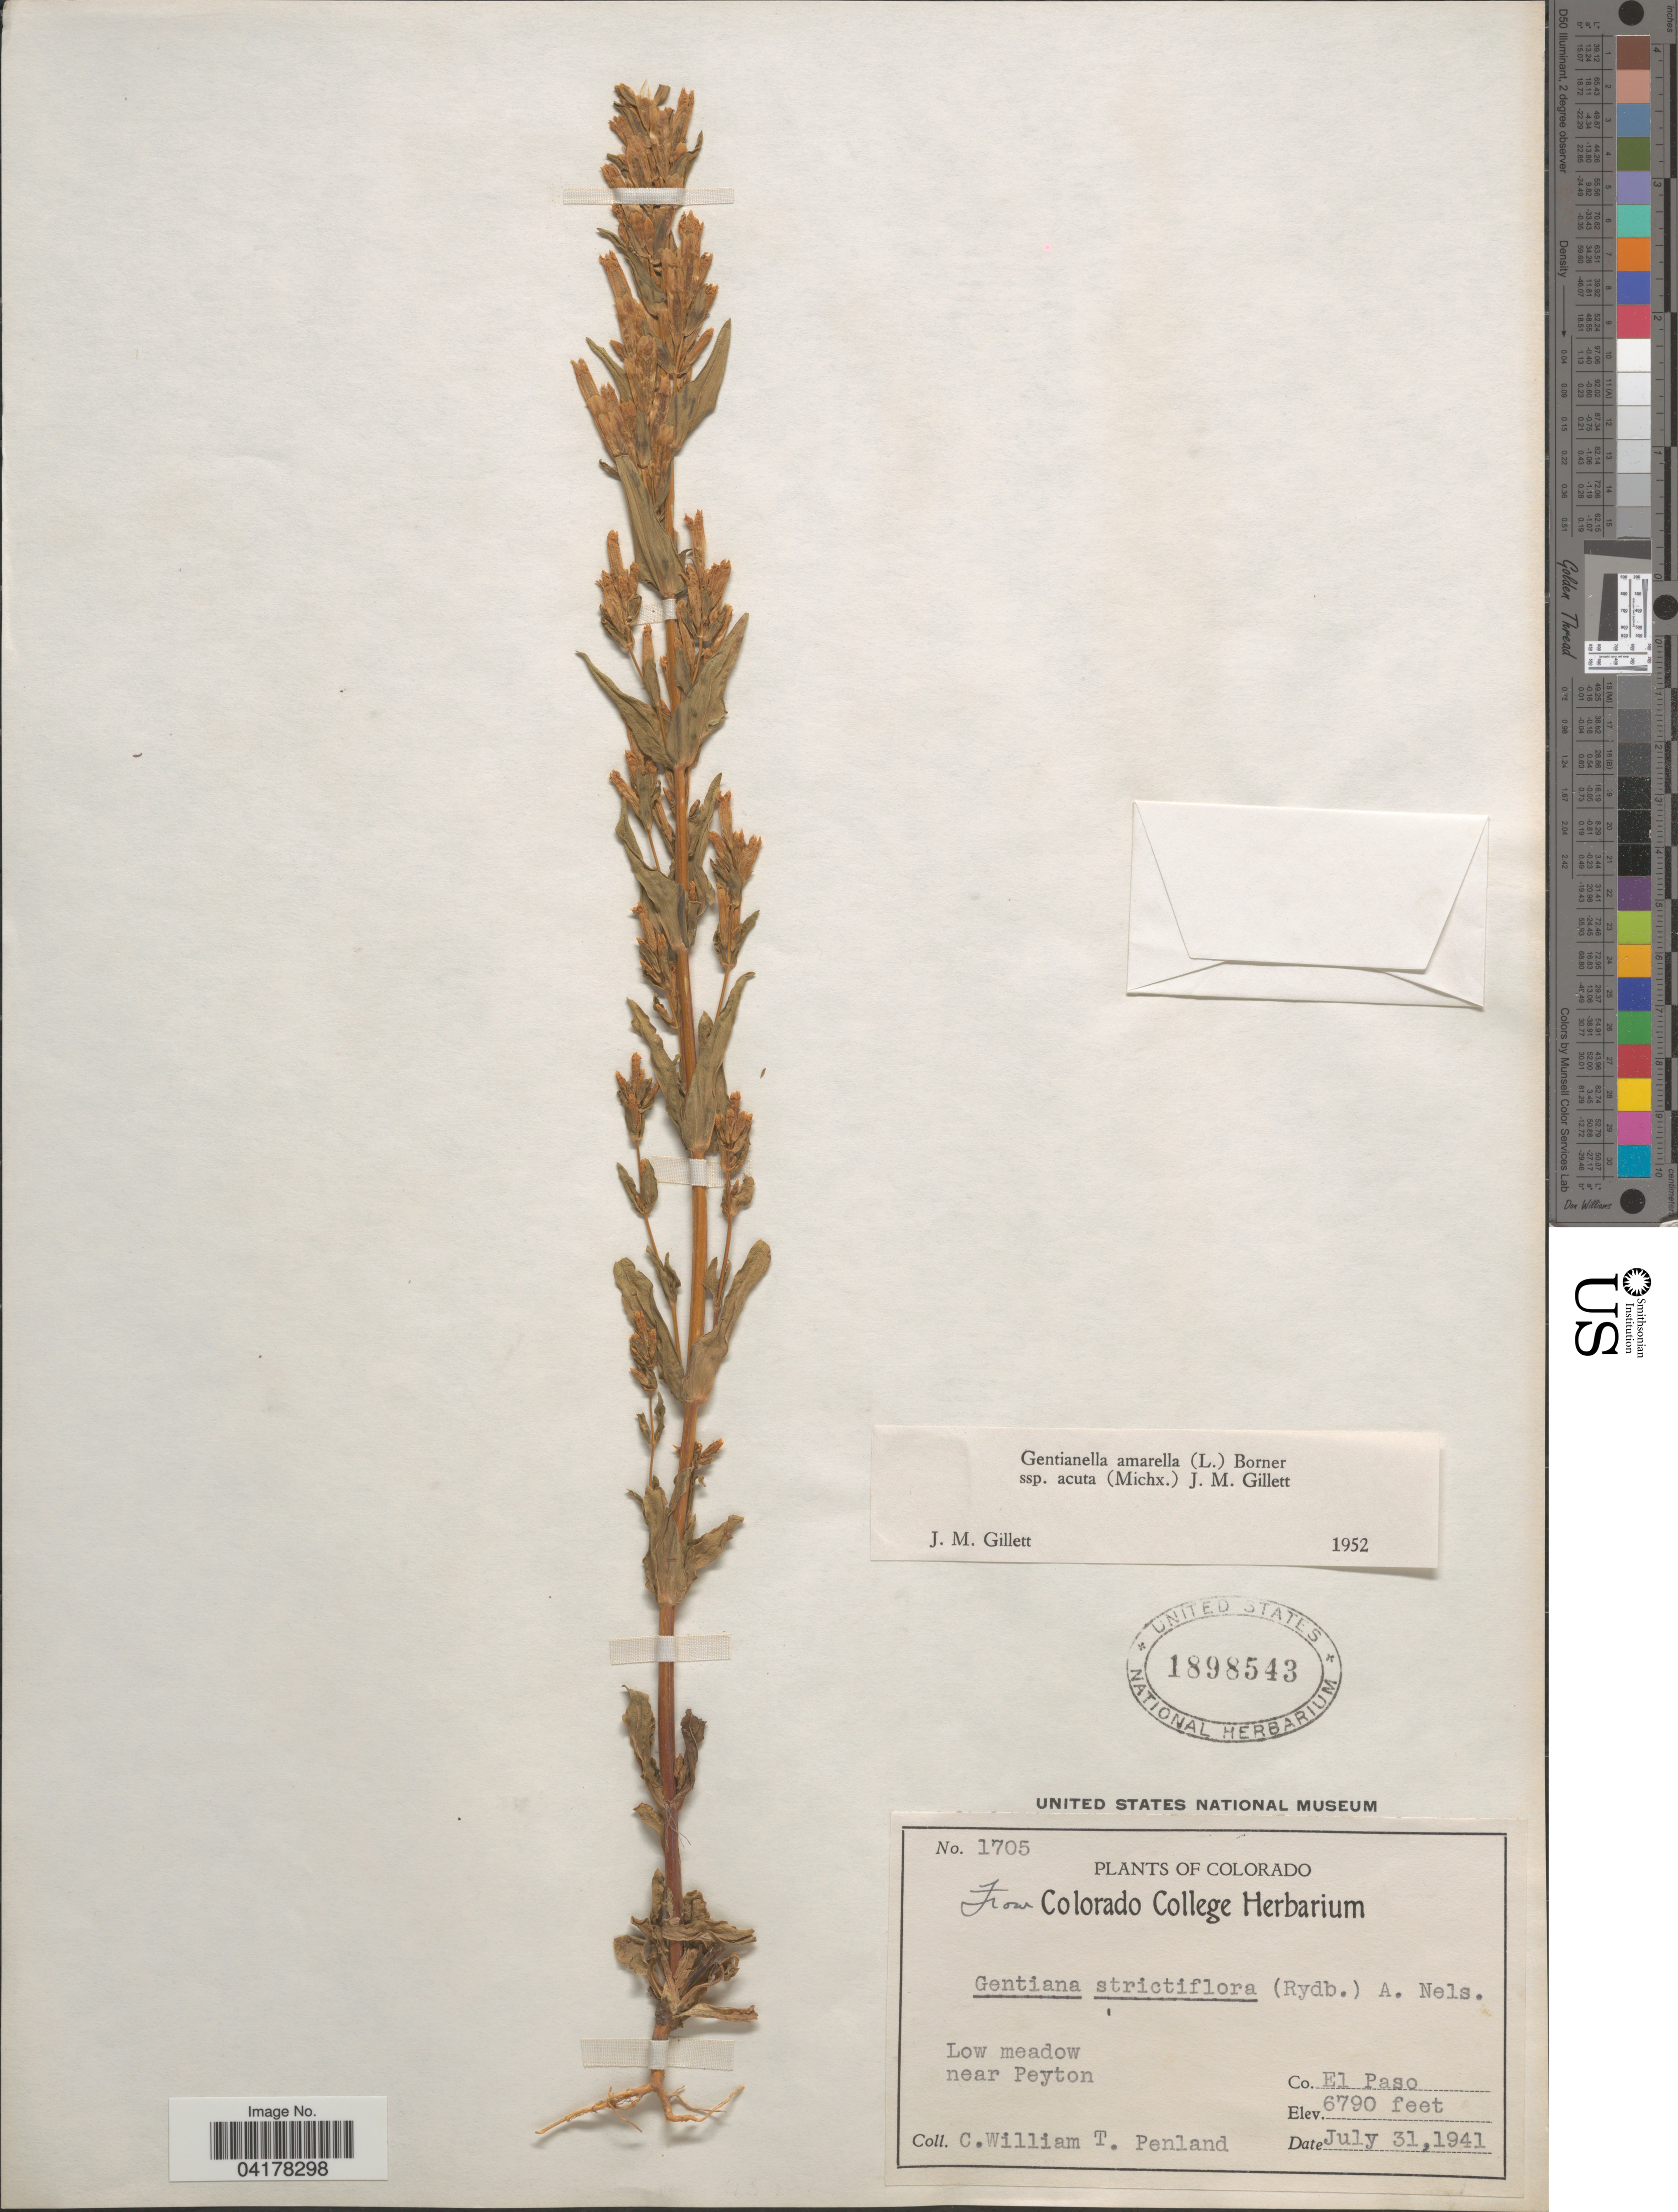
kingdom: Plantae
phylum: Tracheophyta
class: Magnoliopsida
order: Gentianales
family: Gentianaceae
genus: Gentianella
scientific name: Gentianella amarella subsp. acuta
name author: (Michx.) J.M. Gillett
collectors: C. William & T. Penland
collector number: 1705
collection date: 1941-07-31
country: United States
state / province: Colorado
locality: Low meadow near Peyton. Co. El Paso.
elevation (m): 2070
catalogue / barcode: US 1898543